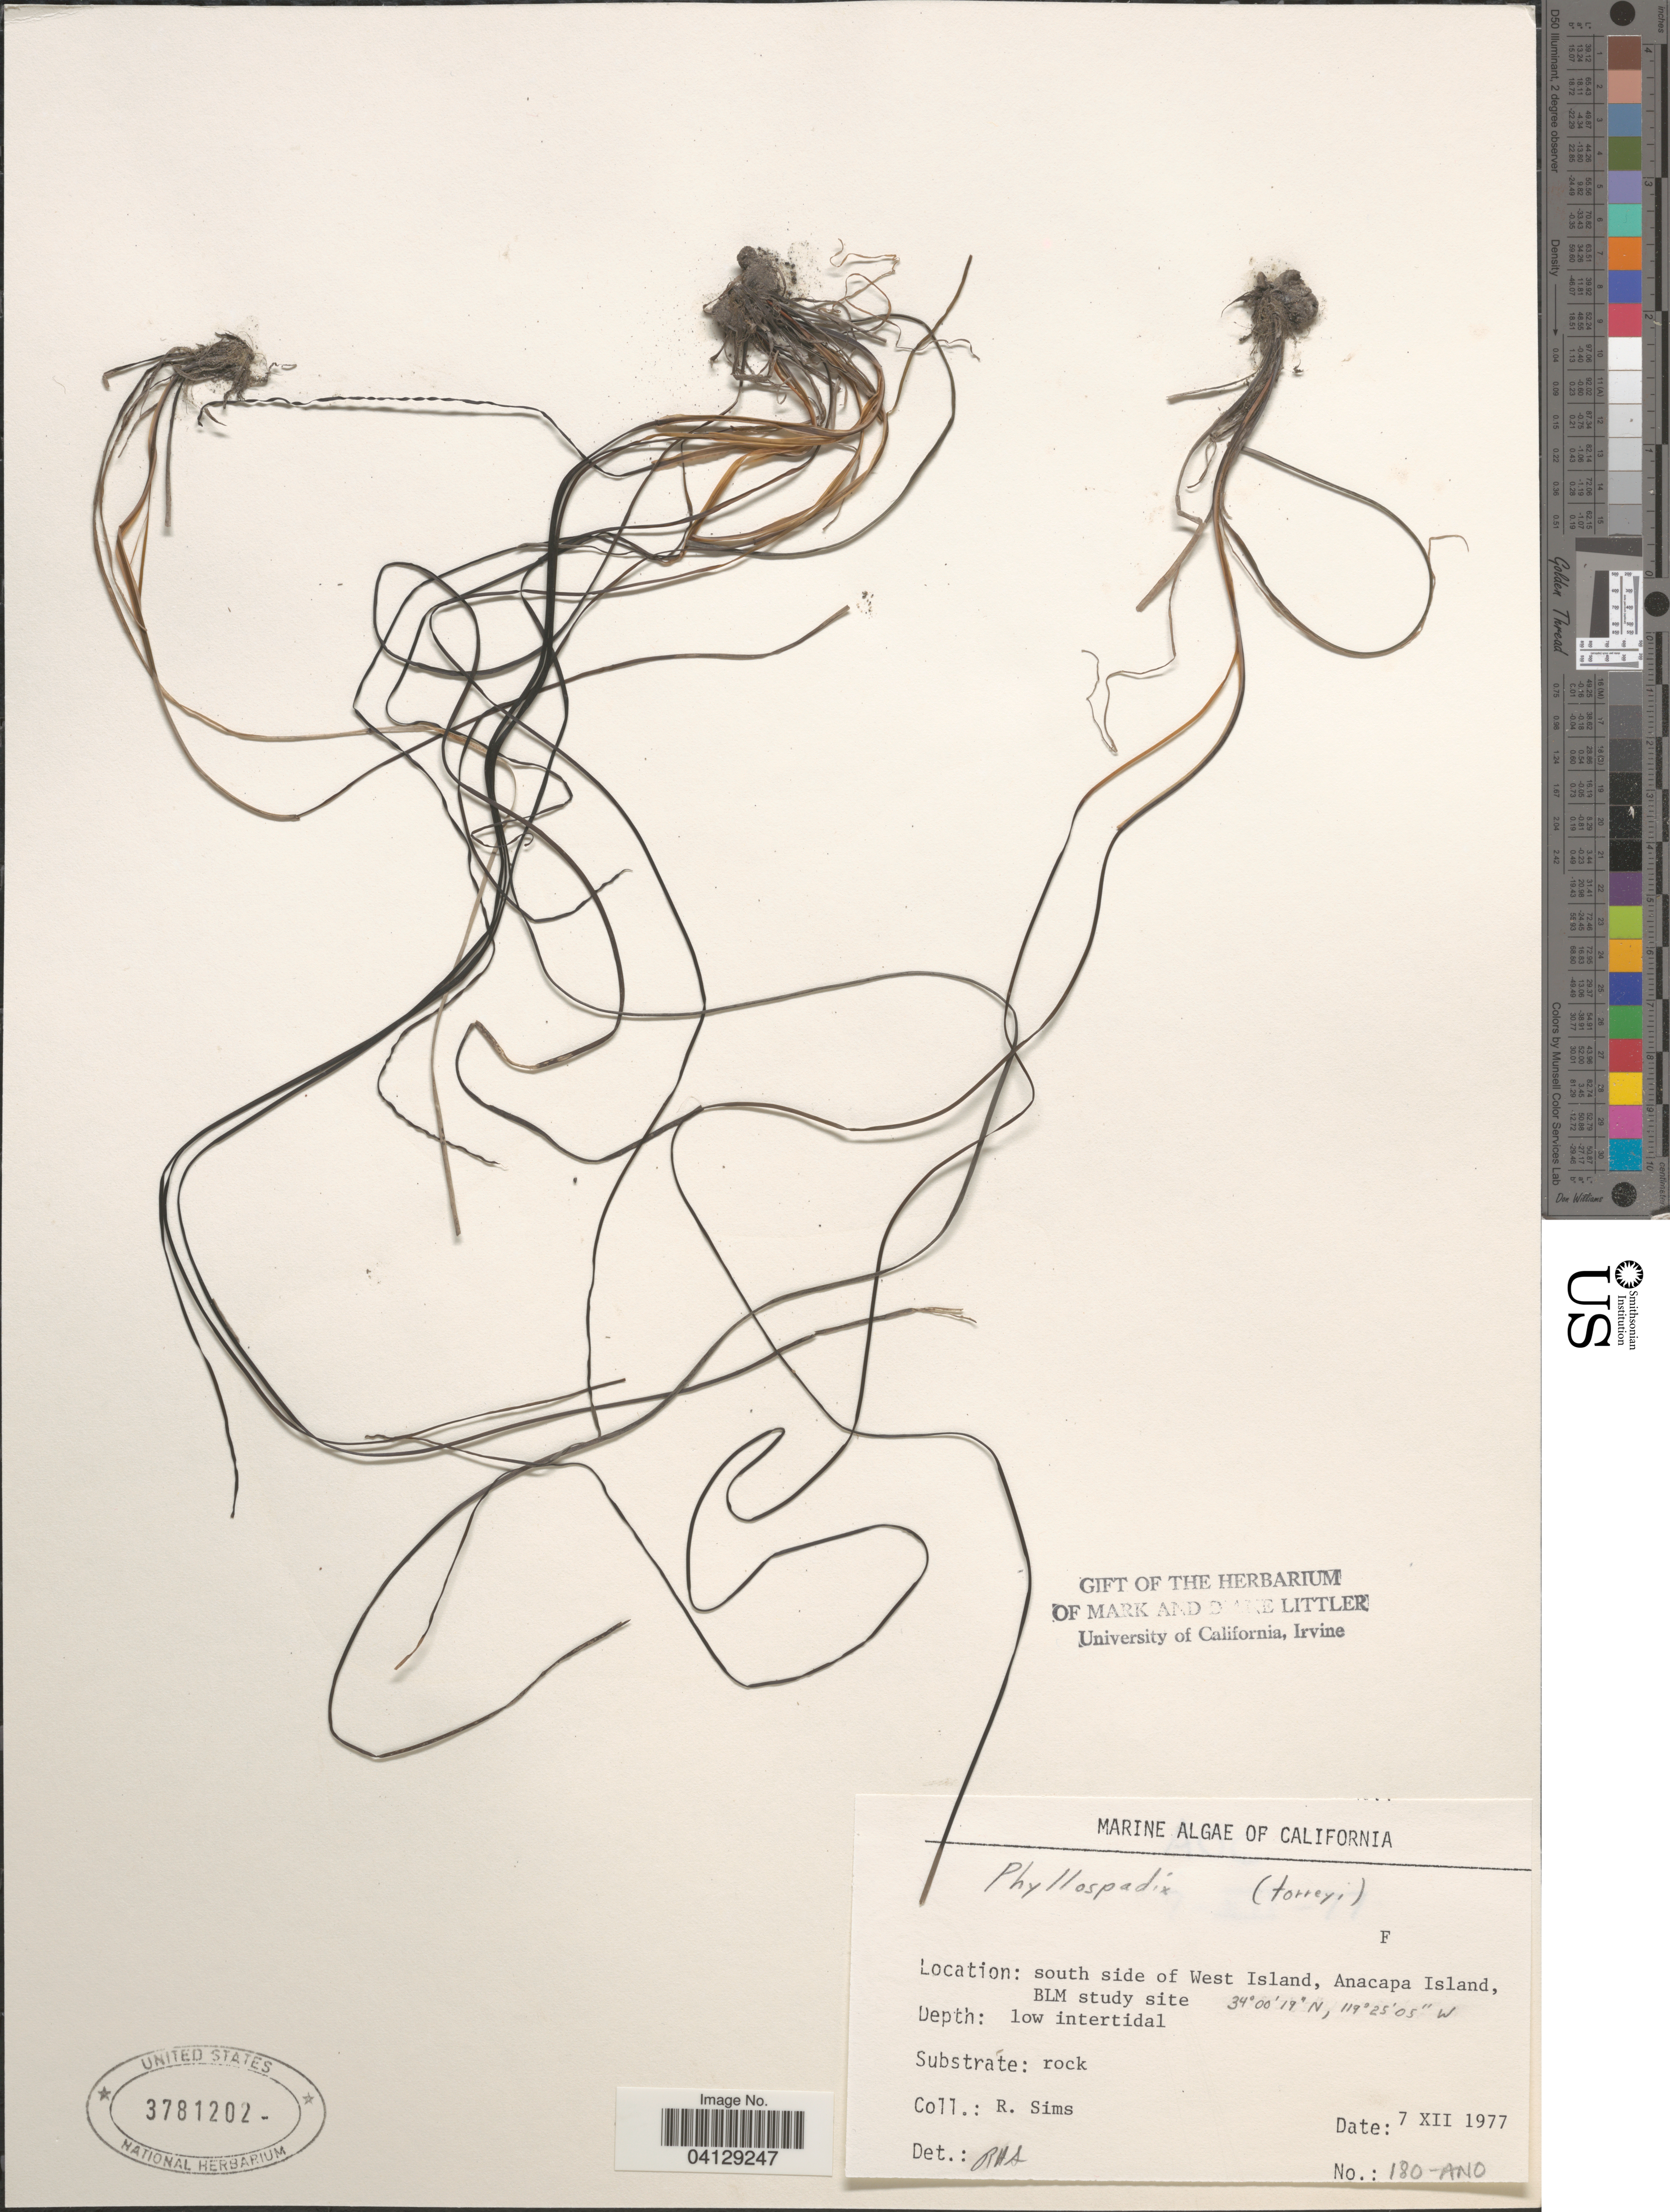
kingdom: Plantae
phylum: Tracheophyta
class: Liliopsida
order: Alismatales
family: Zosteraceae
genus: Phyllospadix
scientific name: Phyllospadix torreyi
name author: S. Watson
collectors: R. Sims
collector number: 180-ANO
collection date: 1977-12-07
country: United States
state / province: California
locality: South side of West Island, Anacapa Island, BLM study site.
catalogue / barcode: US 3781202